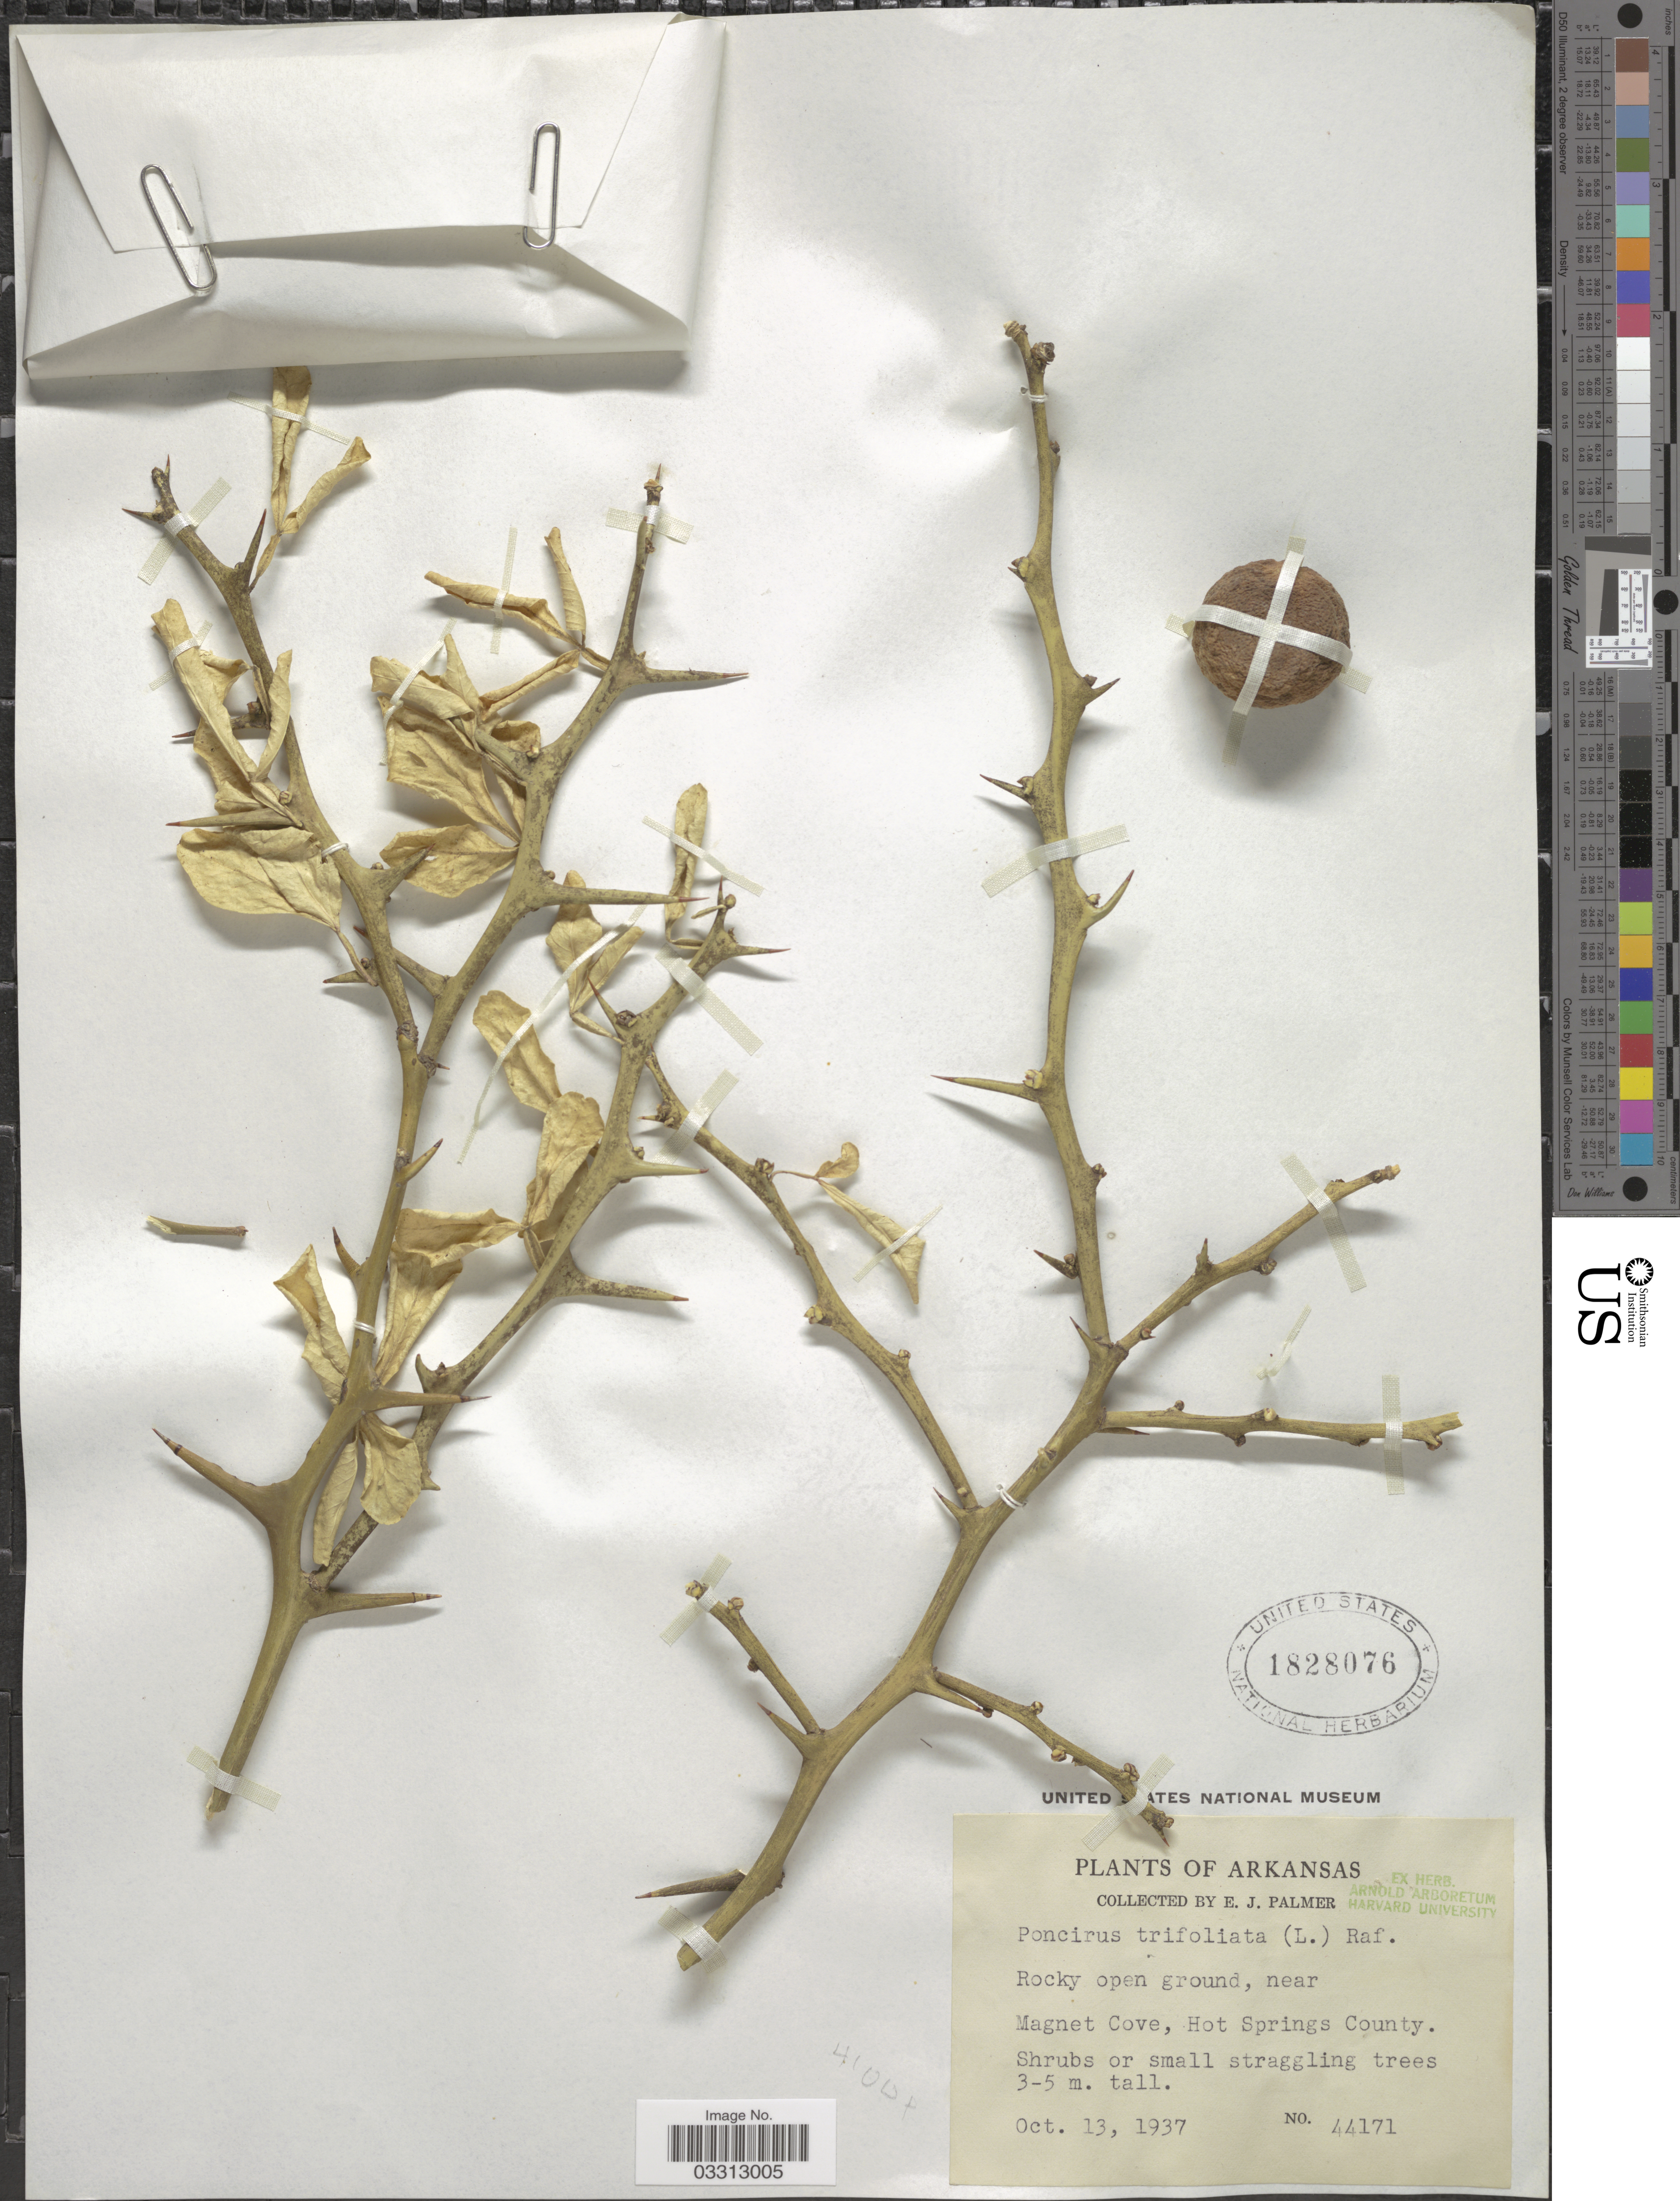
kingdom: Plantae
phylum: Tracheophyta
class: Magnoliopsida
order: Sapindales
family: Rutaceae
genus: Citrus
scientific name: Citrus trifoliata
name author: L.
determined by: Strong, Mark T., (BOT), Smithsonian Institution - National Museum of Natural History (UNITED STATES)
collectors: E. J. Palmer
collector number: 44171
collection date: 1937-10-13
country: United States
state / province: Arkansas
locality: Rocky open ground, near Magnet Cove, Hot Springs County.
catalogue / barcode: US 1828076